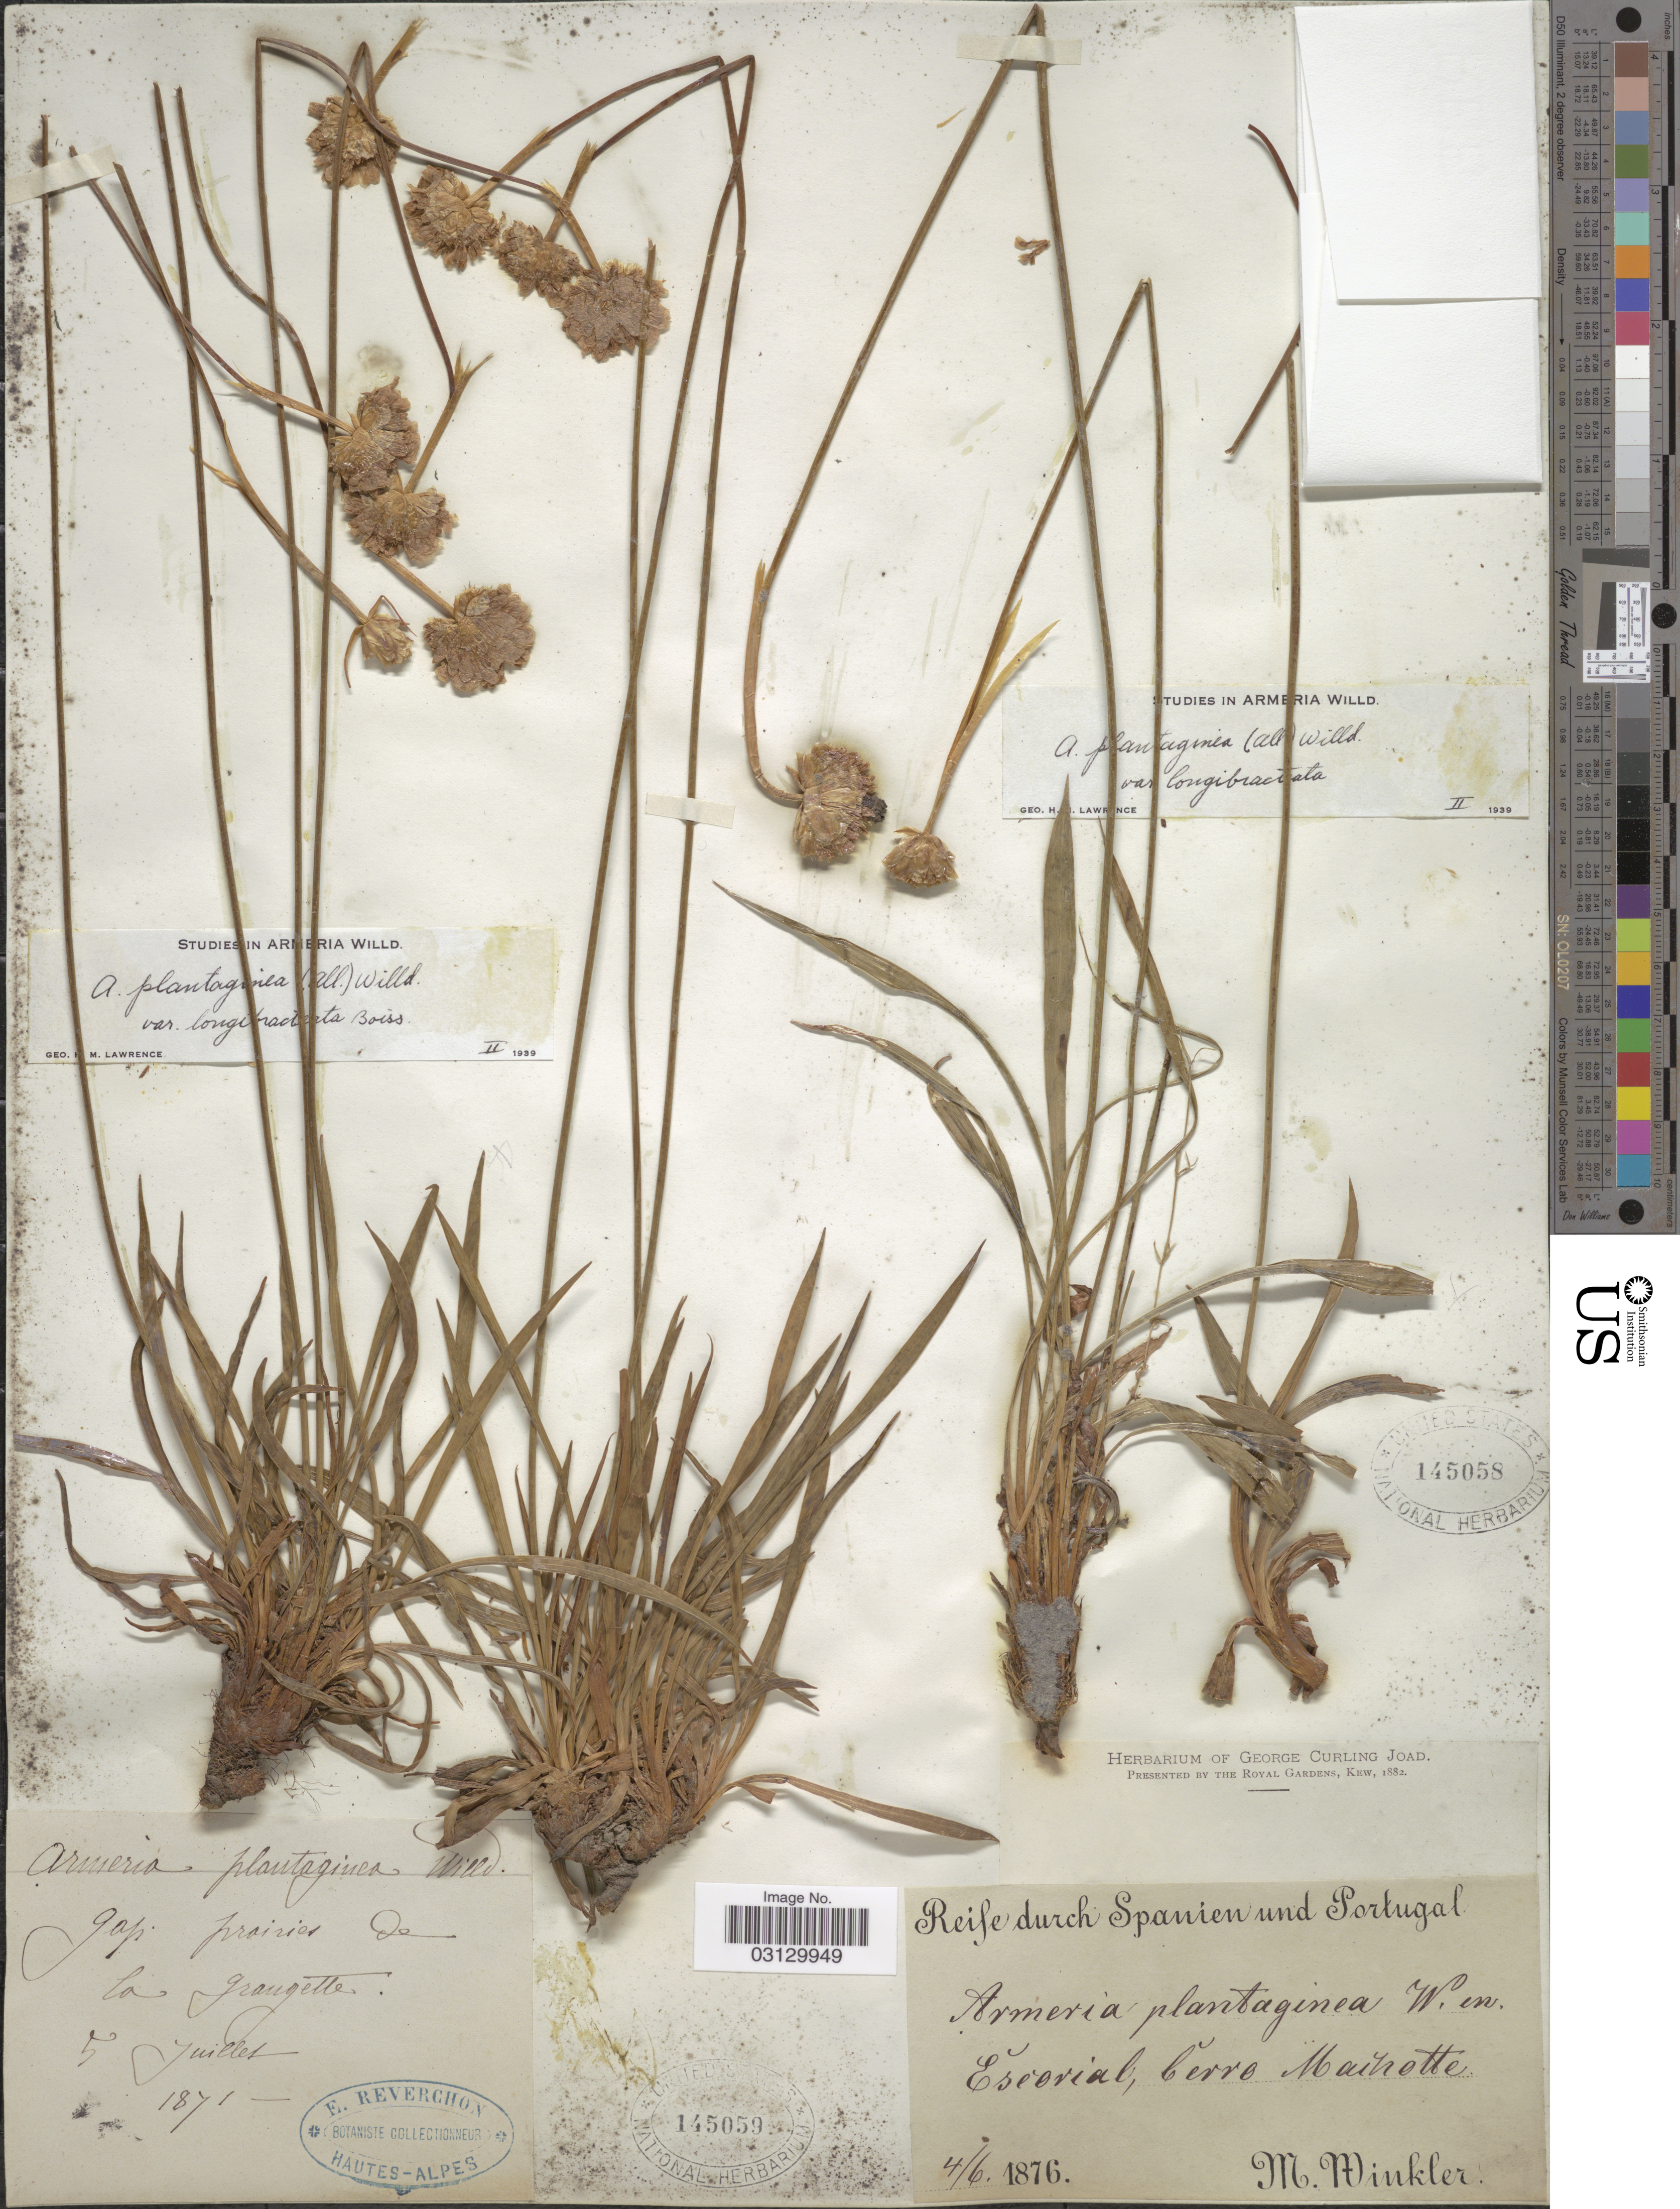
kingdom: Plantae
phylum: Tracheophyta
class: Magnoliopsida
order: Caryophyllales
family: Plumbaginaceae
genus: Armeria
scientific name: Armeria alliacea subsp. alliacea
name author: (Cav.) Hoffmanns. & Link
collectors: M. Winkler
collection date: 1876-06-04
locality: Reise durch Spanien und Portugal. Ešcorial, Cěrro Marnette [interpreted].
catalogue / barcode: US 145058